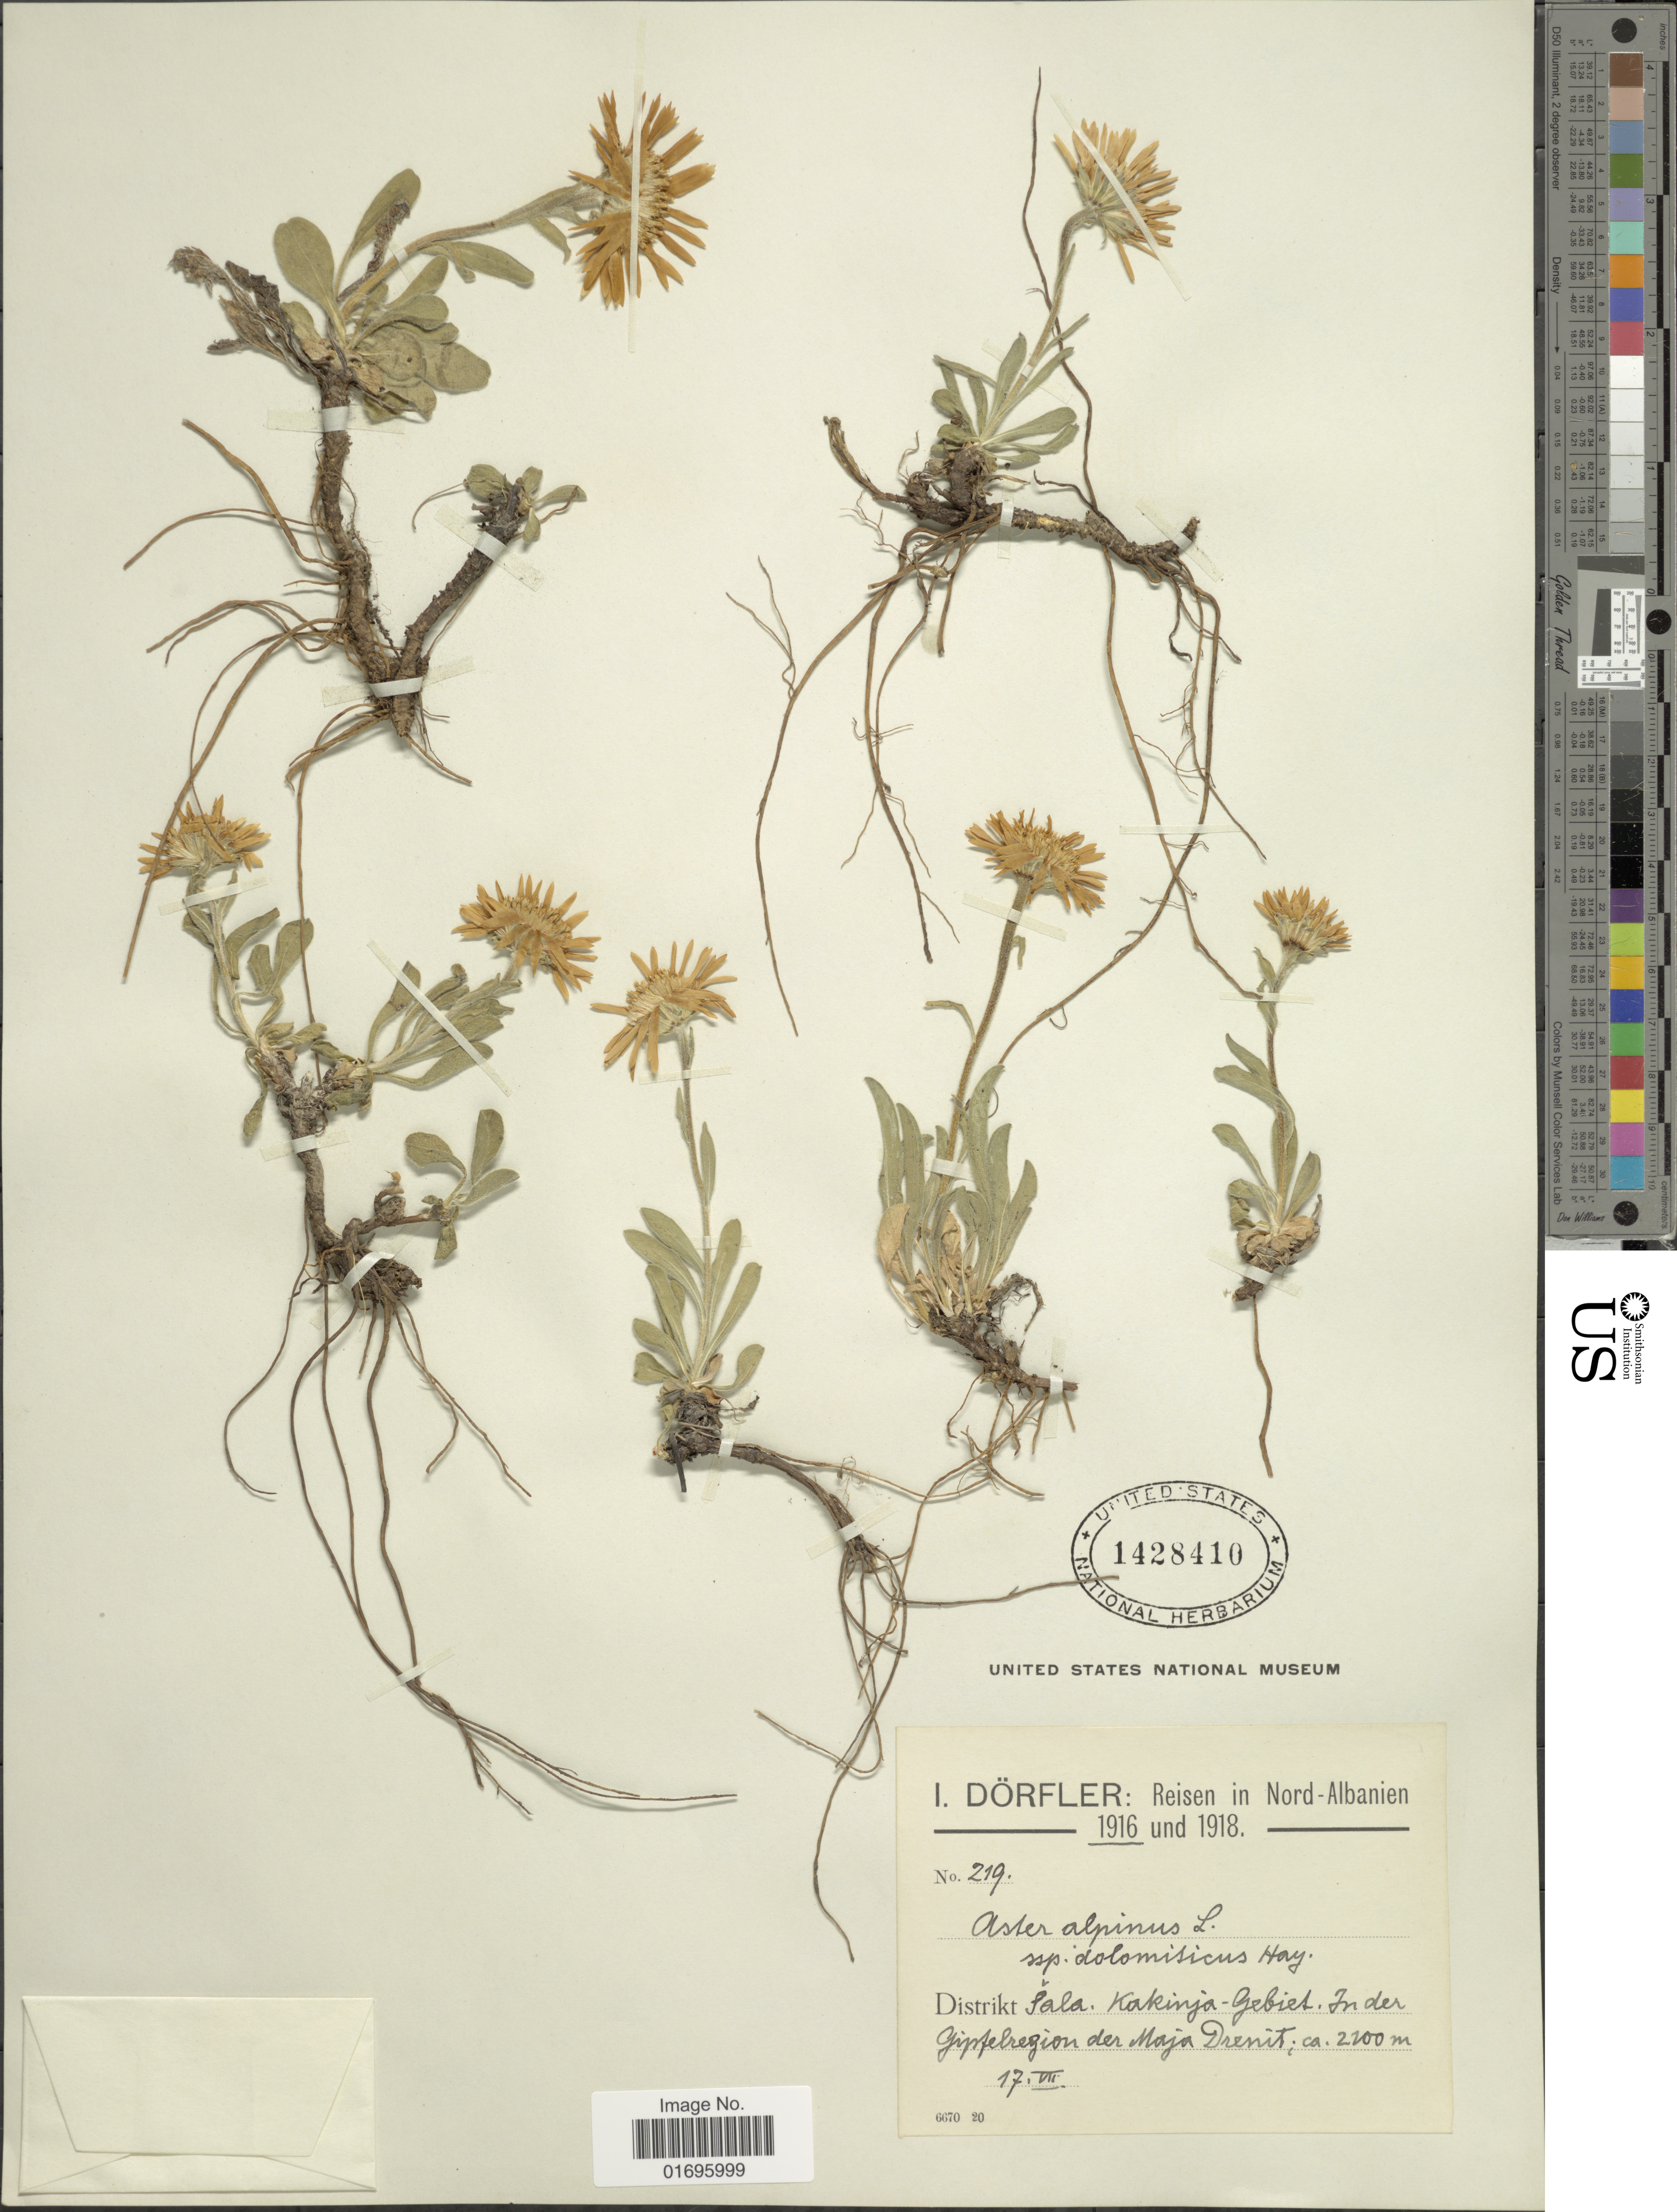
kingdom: Plantae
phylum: Tracheophyta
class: Magnoliopsida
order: Asterales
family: Asteraceae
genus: Aster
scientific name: Aster alpinus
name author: L.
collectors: I. Dörfler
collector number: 219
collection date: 1916-07-17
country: Albania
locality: Distrikt Sala. Kakinja-Gebiet. In der Gipfelregion der Maja Drenit [interpreted]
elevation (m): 2200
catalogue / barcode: US 1428410